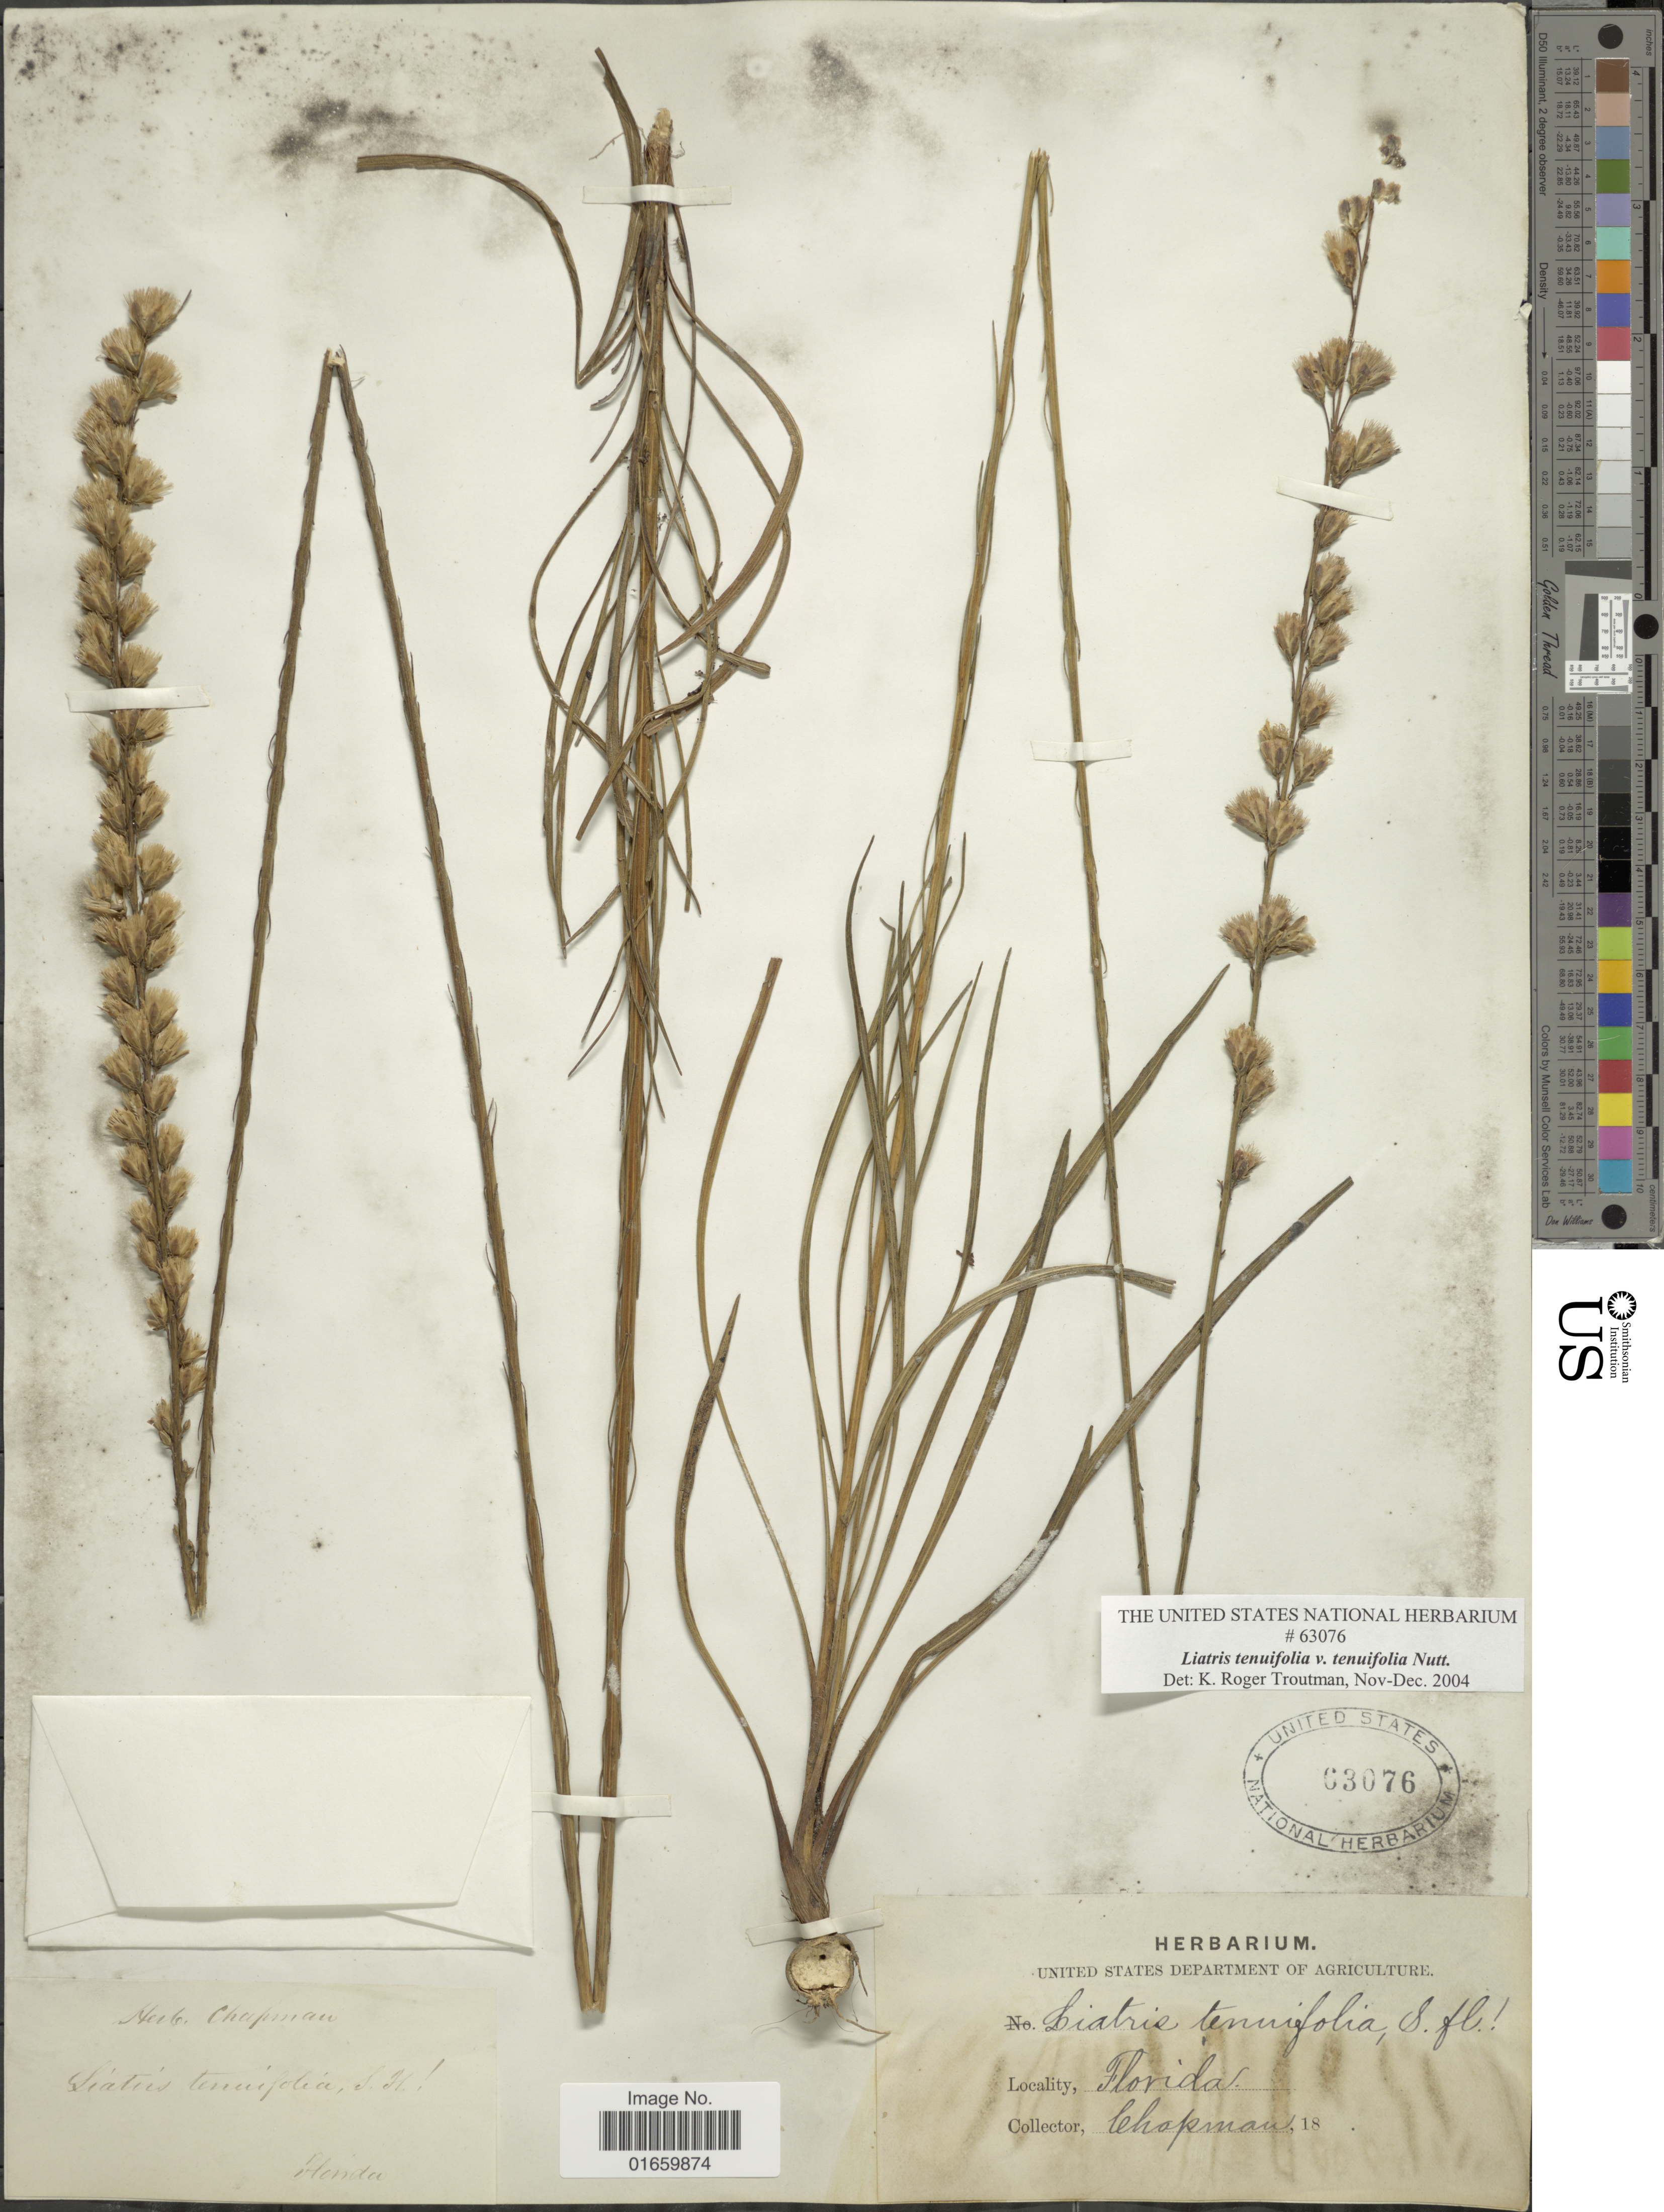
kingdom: Plantae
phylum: Tracheophyta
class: Magnoliopsida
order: Asterales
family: Asteraceae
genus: Liatris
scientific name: Liatris tenuifolia var. tenuifolia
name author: Nutt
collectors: A. Chapman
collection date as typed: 18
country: United States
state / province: Florida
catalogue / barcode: US 63076